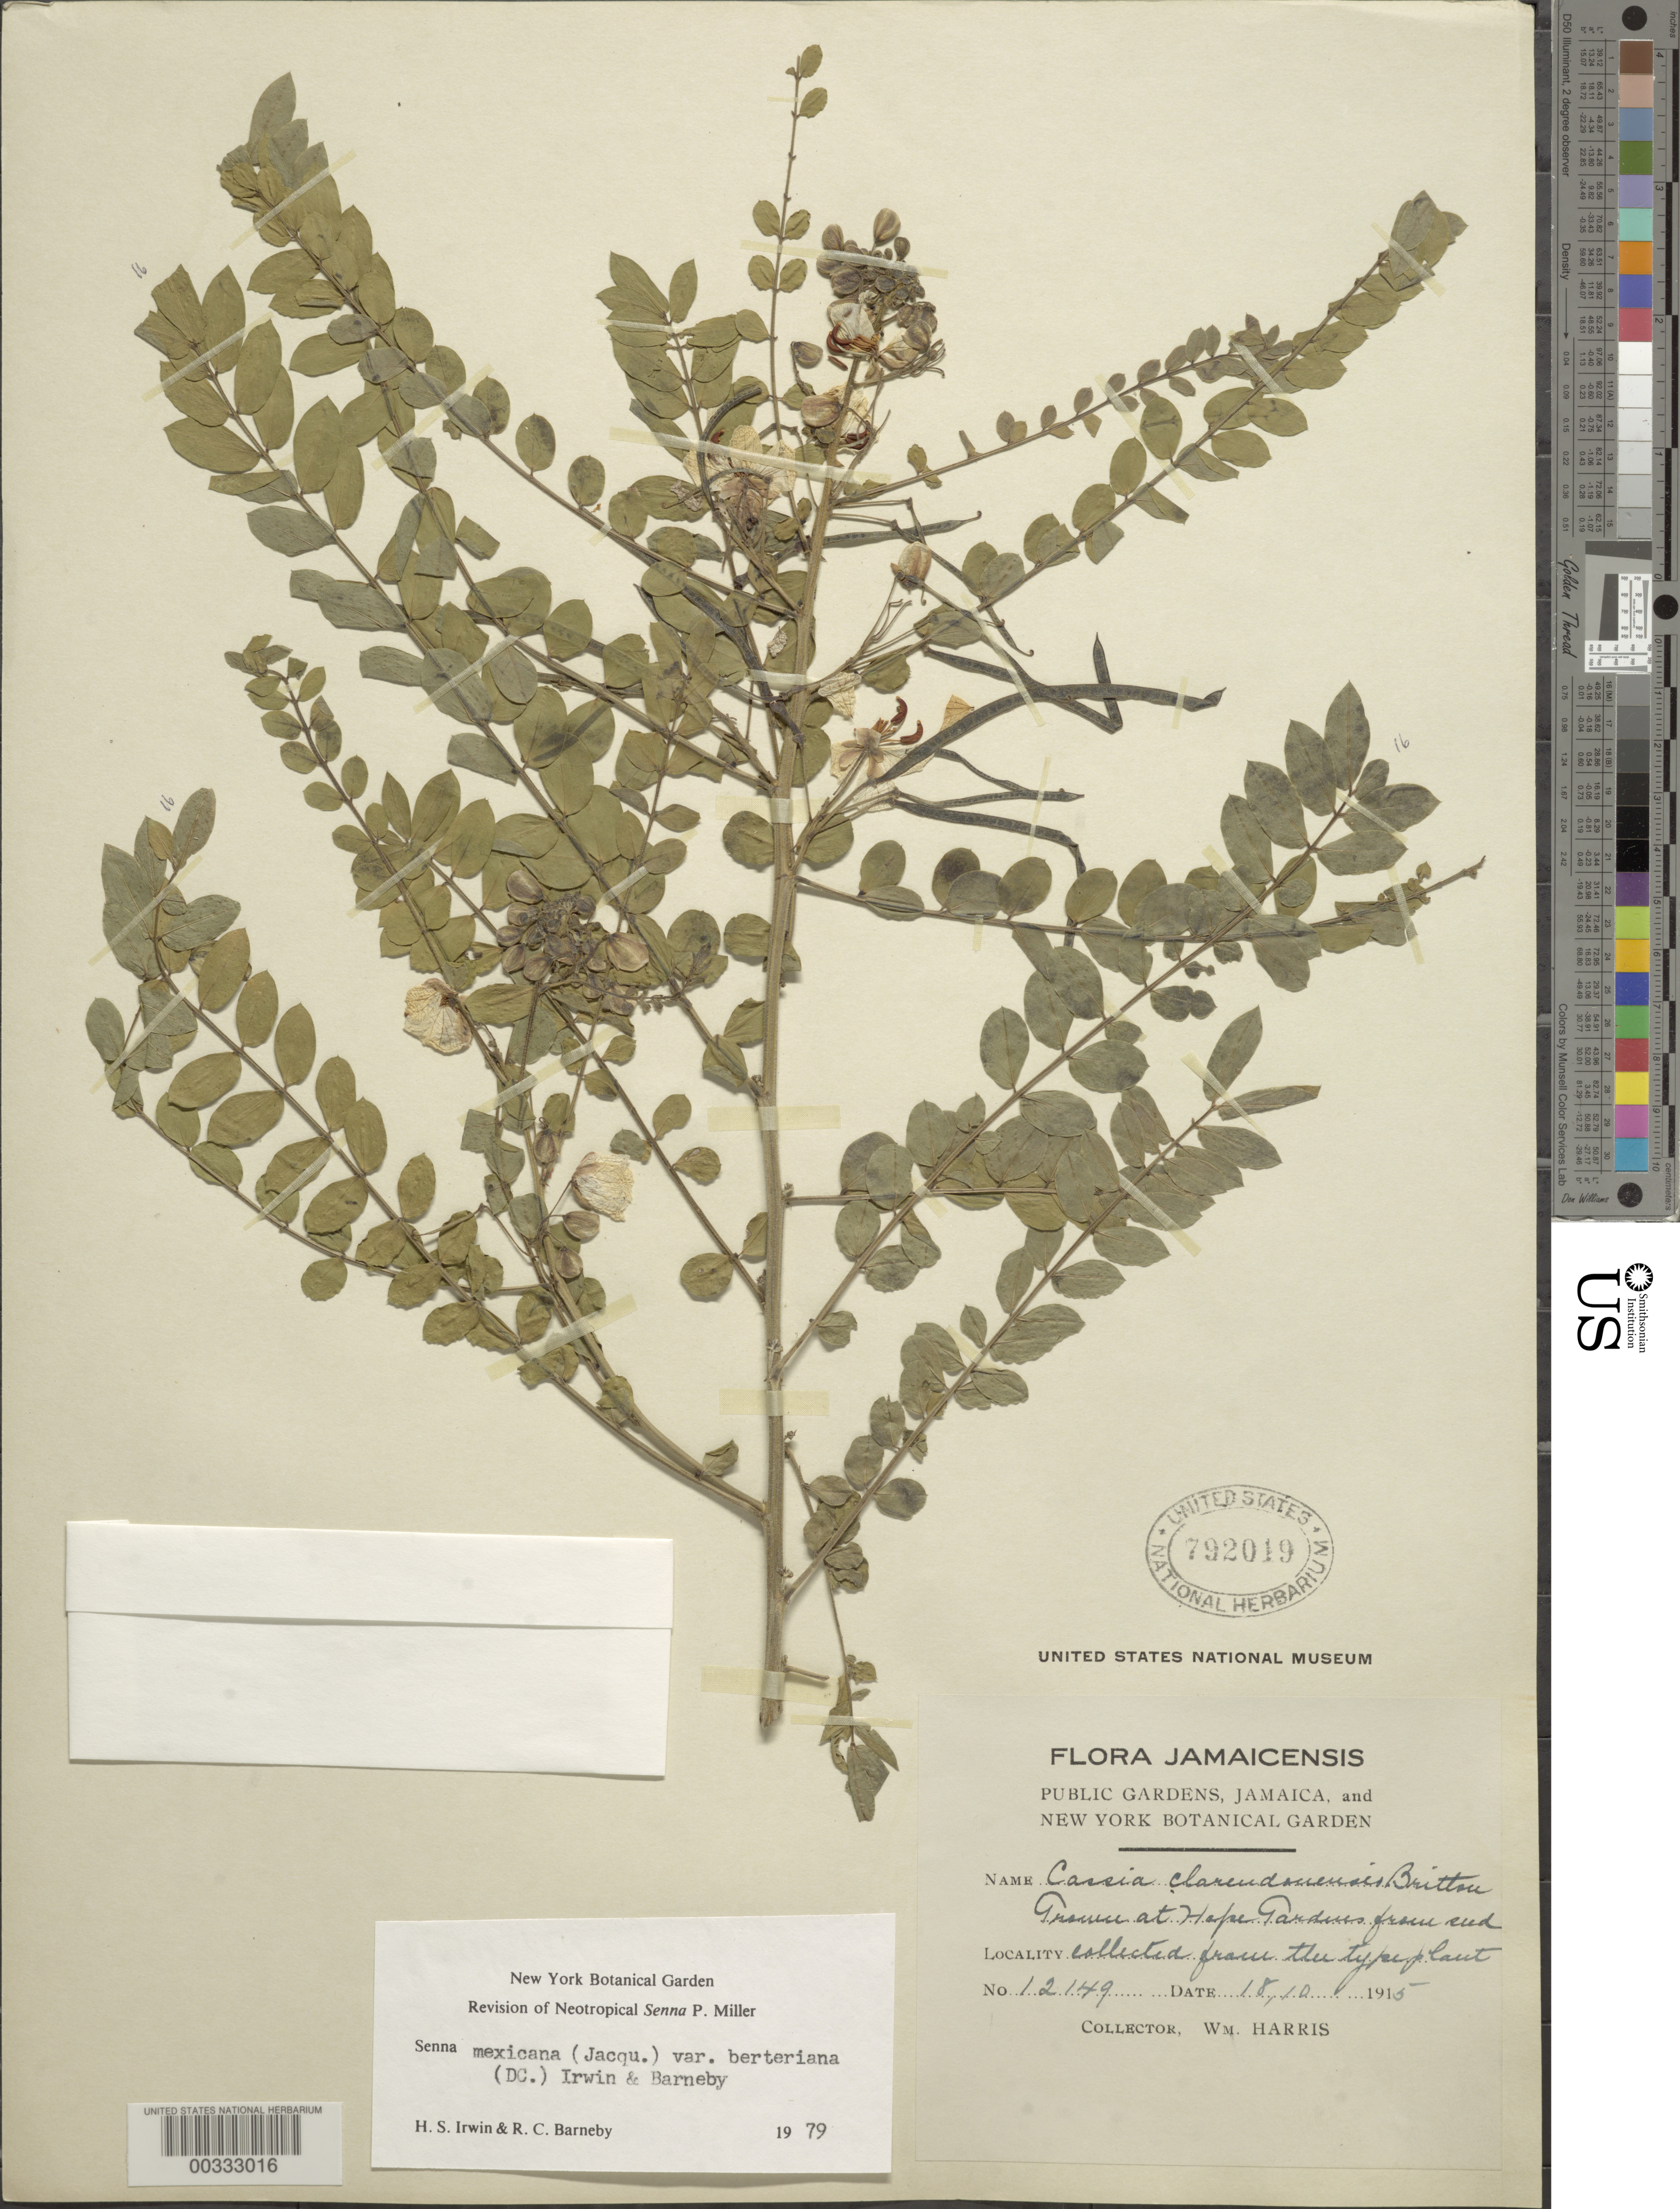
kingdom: Plantae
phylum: Tracheophyta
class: Magnoliopsida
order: Fabales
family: Fabaceae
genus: Senna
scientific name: Senna mexicana var. berteriana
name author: (Balb. ex DC.) H.S. Irwin & Barneby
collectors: W. H. Harris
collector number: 12149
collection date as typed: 18 Oct 1915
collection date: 1915-10-18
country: Jamaica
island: Greater Antilles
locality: Hope gardens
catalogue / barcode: US 792019